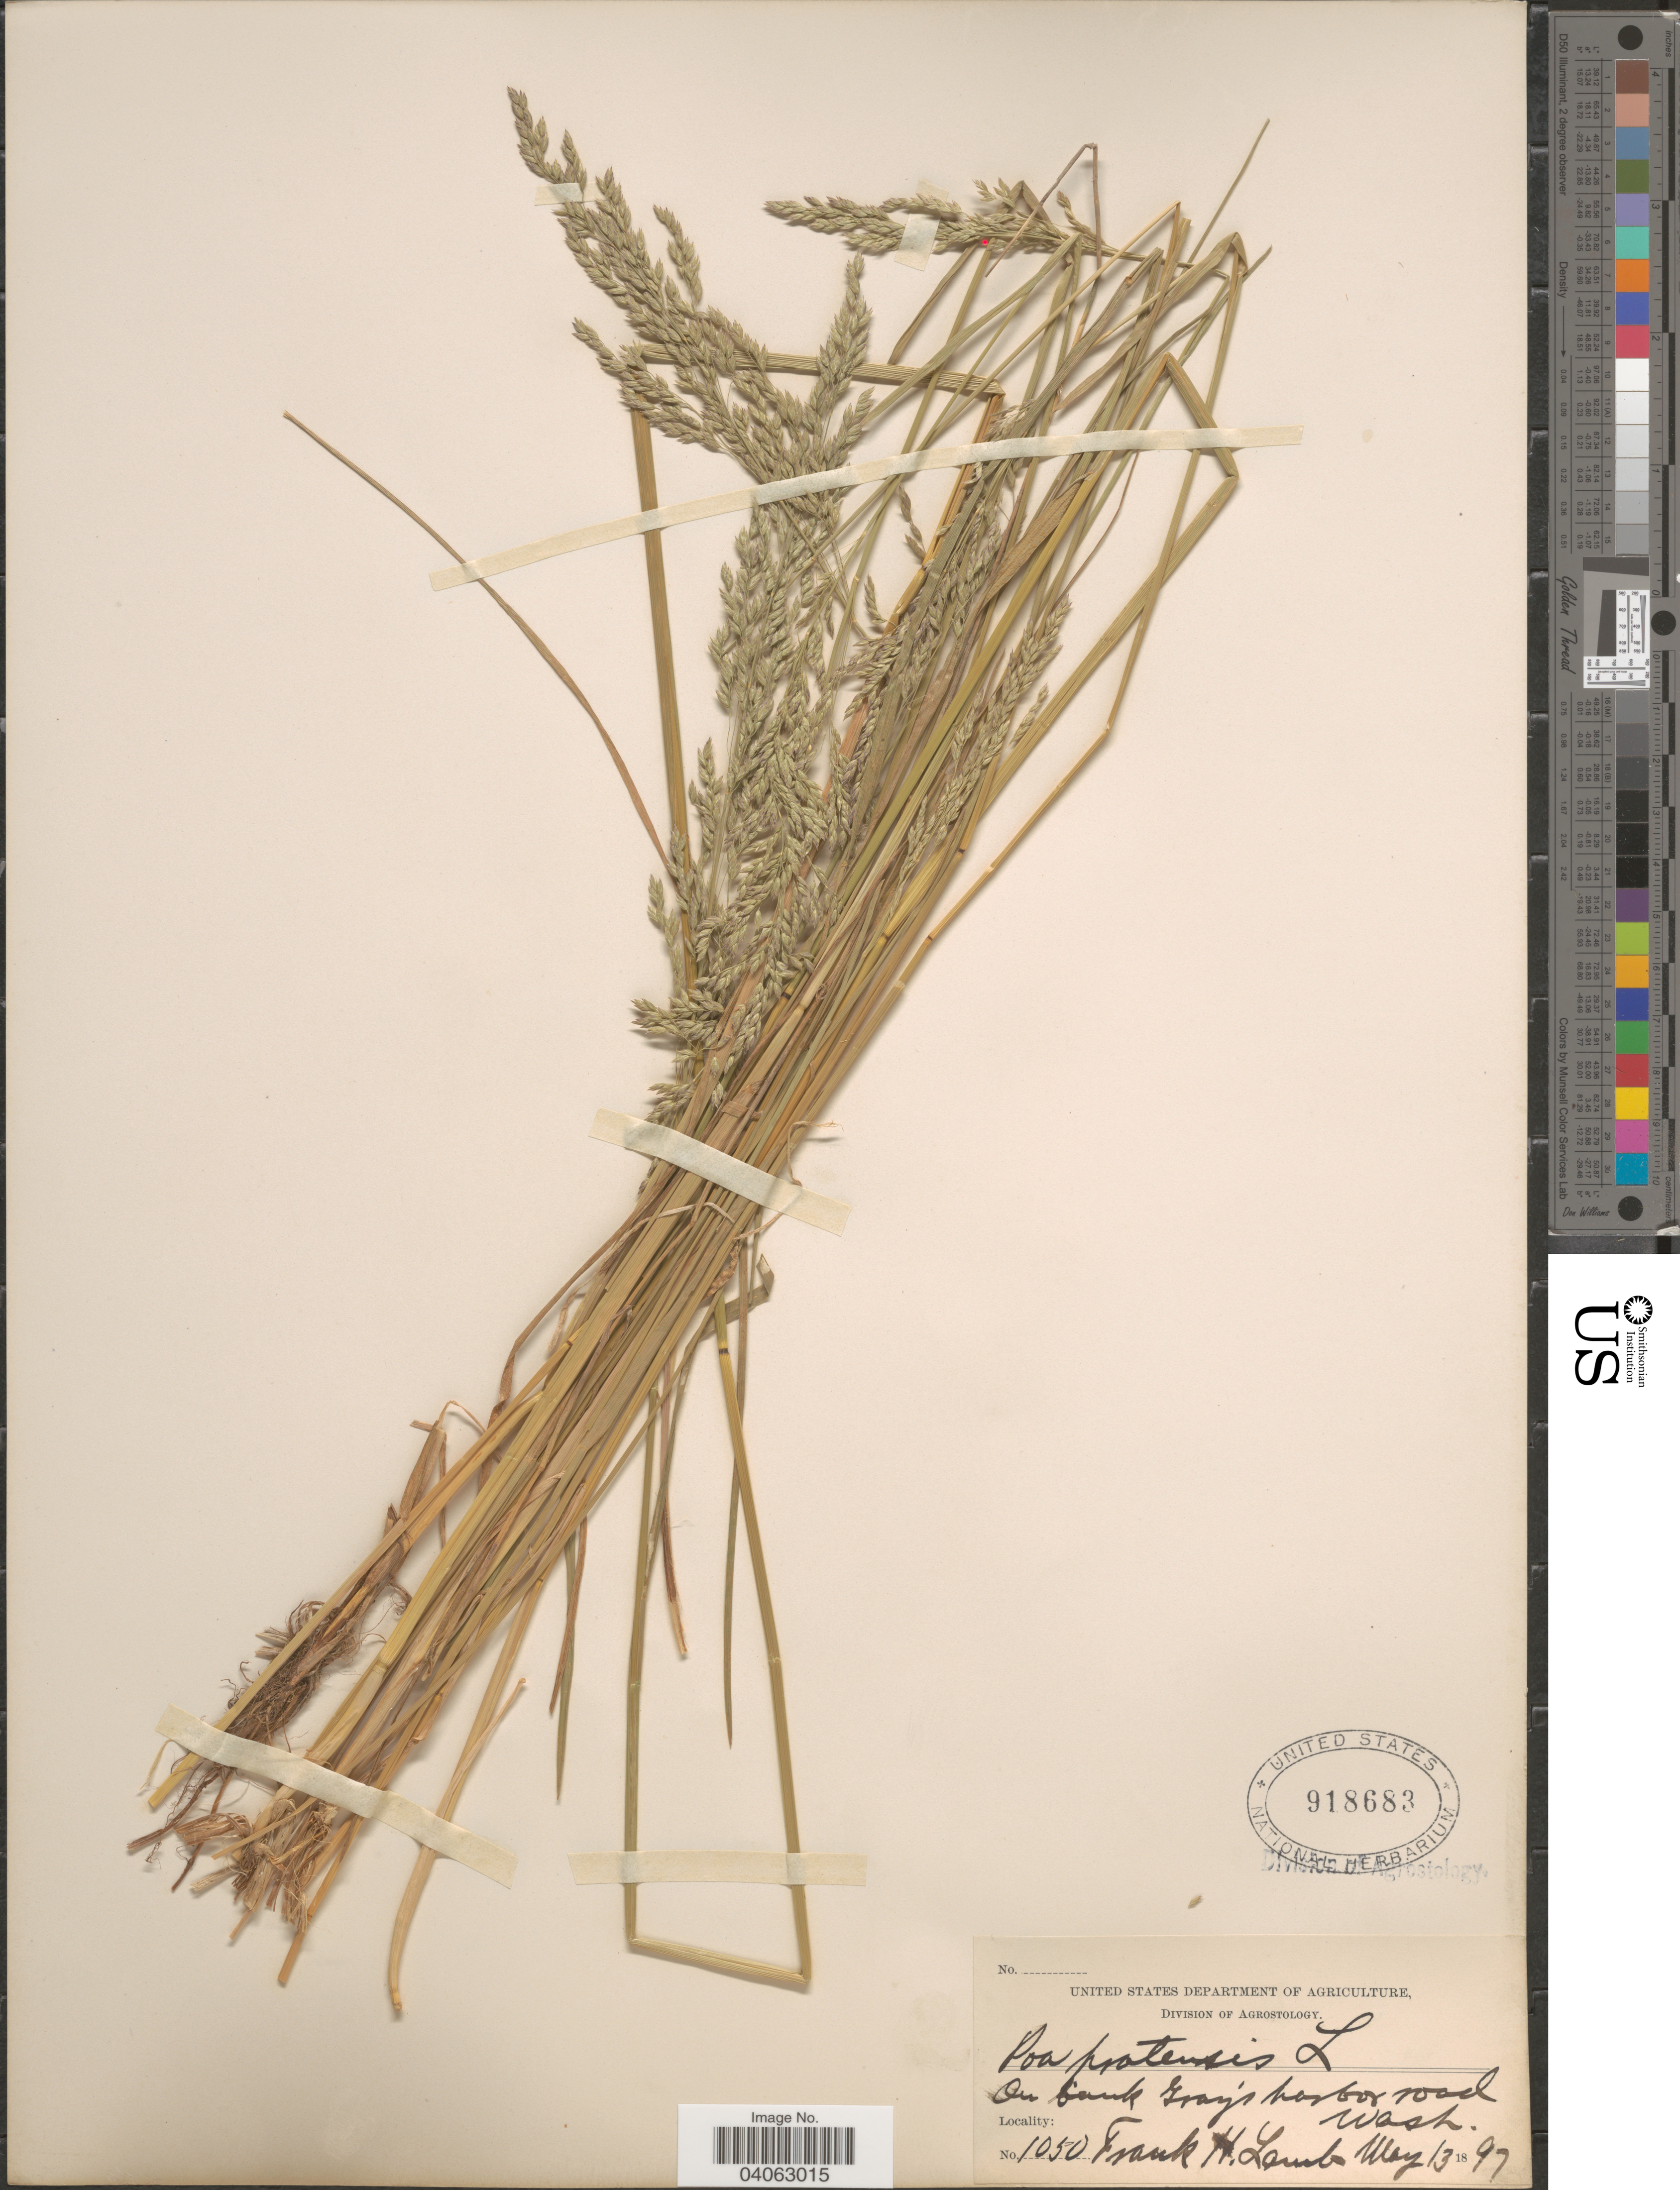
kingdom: Plantae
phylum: Tracheophyta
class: Liliopsida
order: Poales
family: Poaceae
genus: Poa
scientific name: Poa pratensis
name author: L.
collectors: F. H. Lamb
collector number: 1050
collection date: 1897-05-13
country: United States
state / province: Washington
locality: On bank, Gray's harbor road.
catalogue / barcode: US 918683